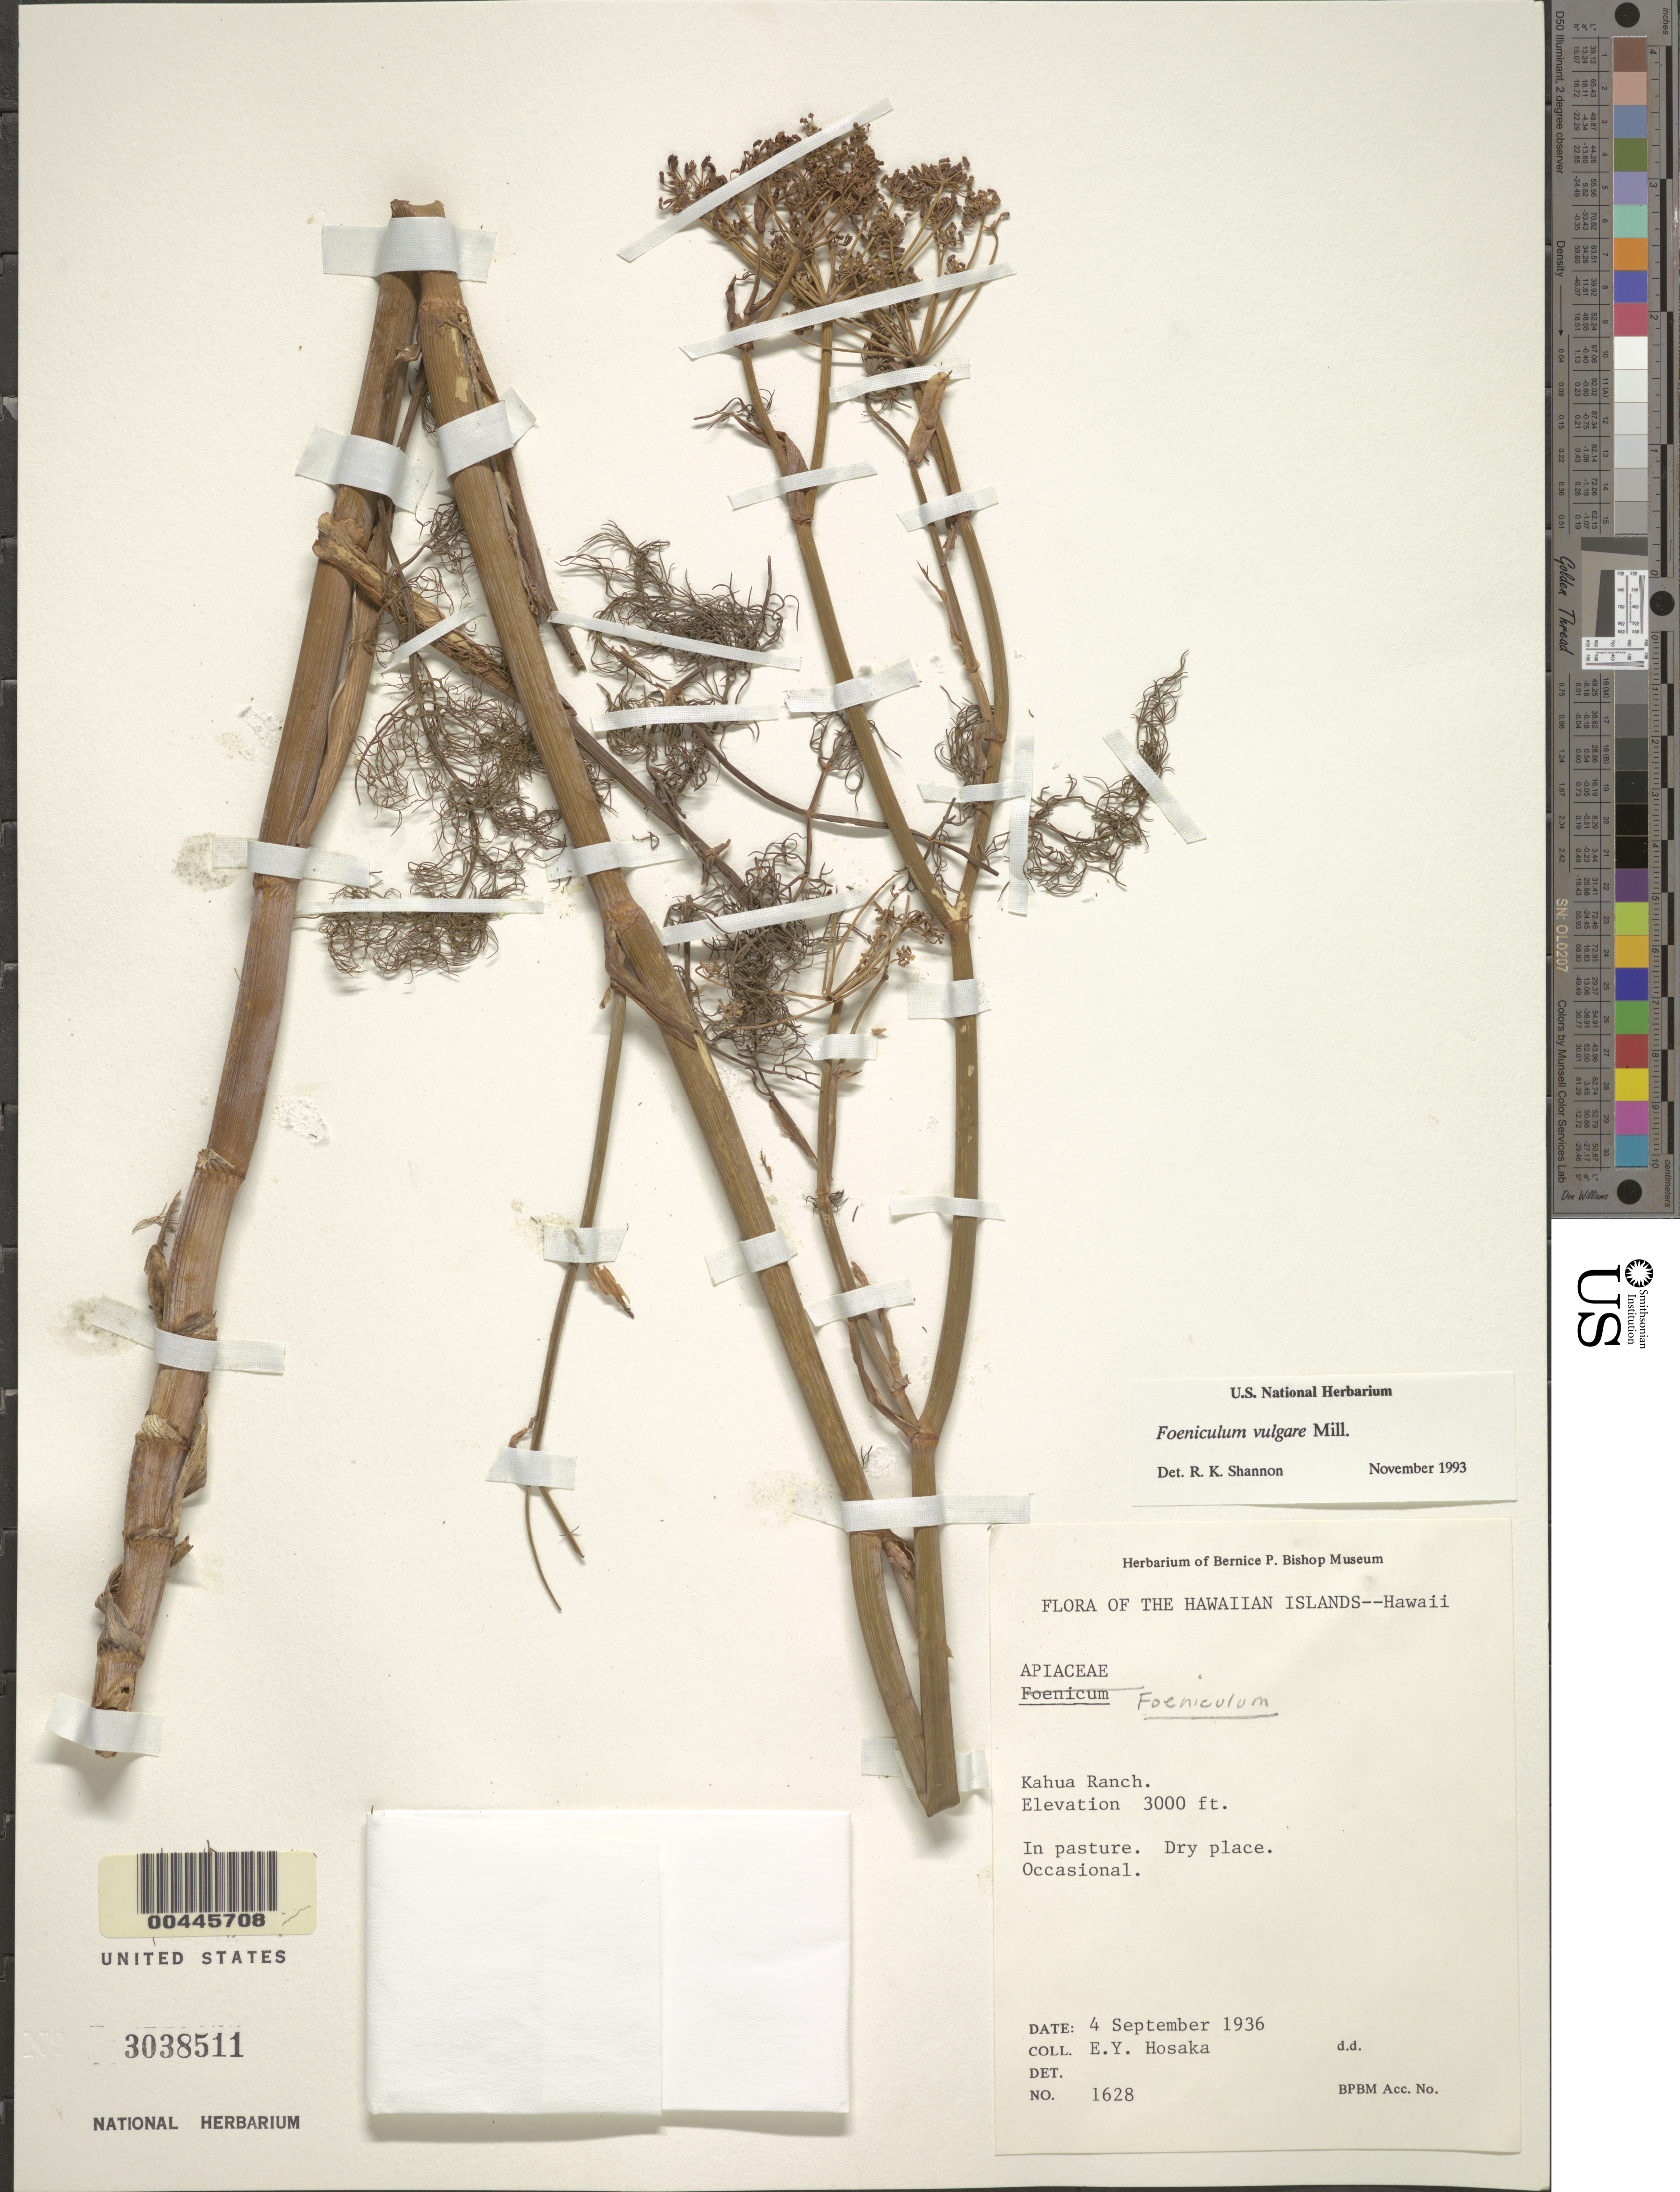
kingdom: Plantae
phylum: Tracheophyta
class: Magnoliopsida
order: Apiales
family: Apiaceae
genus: Foeniculum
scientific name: Foeniculum vulgare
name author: Mill.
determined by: Shannon, R. K., (UNITED STATES)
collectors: E. Y. Hosaka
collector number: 1628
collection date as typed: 4 Sep 1936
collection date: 1936-09-04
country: United States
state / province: Hawaii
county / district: Hawaii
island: Hawaii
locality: Kalua Ranch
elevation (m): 914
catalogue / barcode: US 3038511